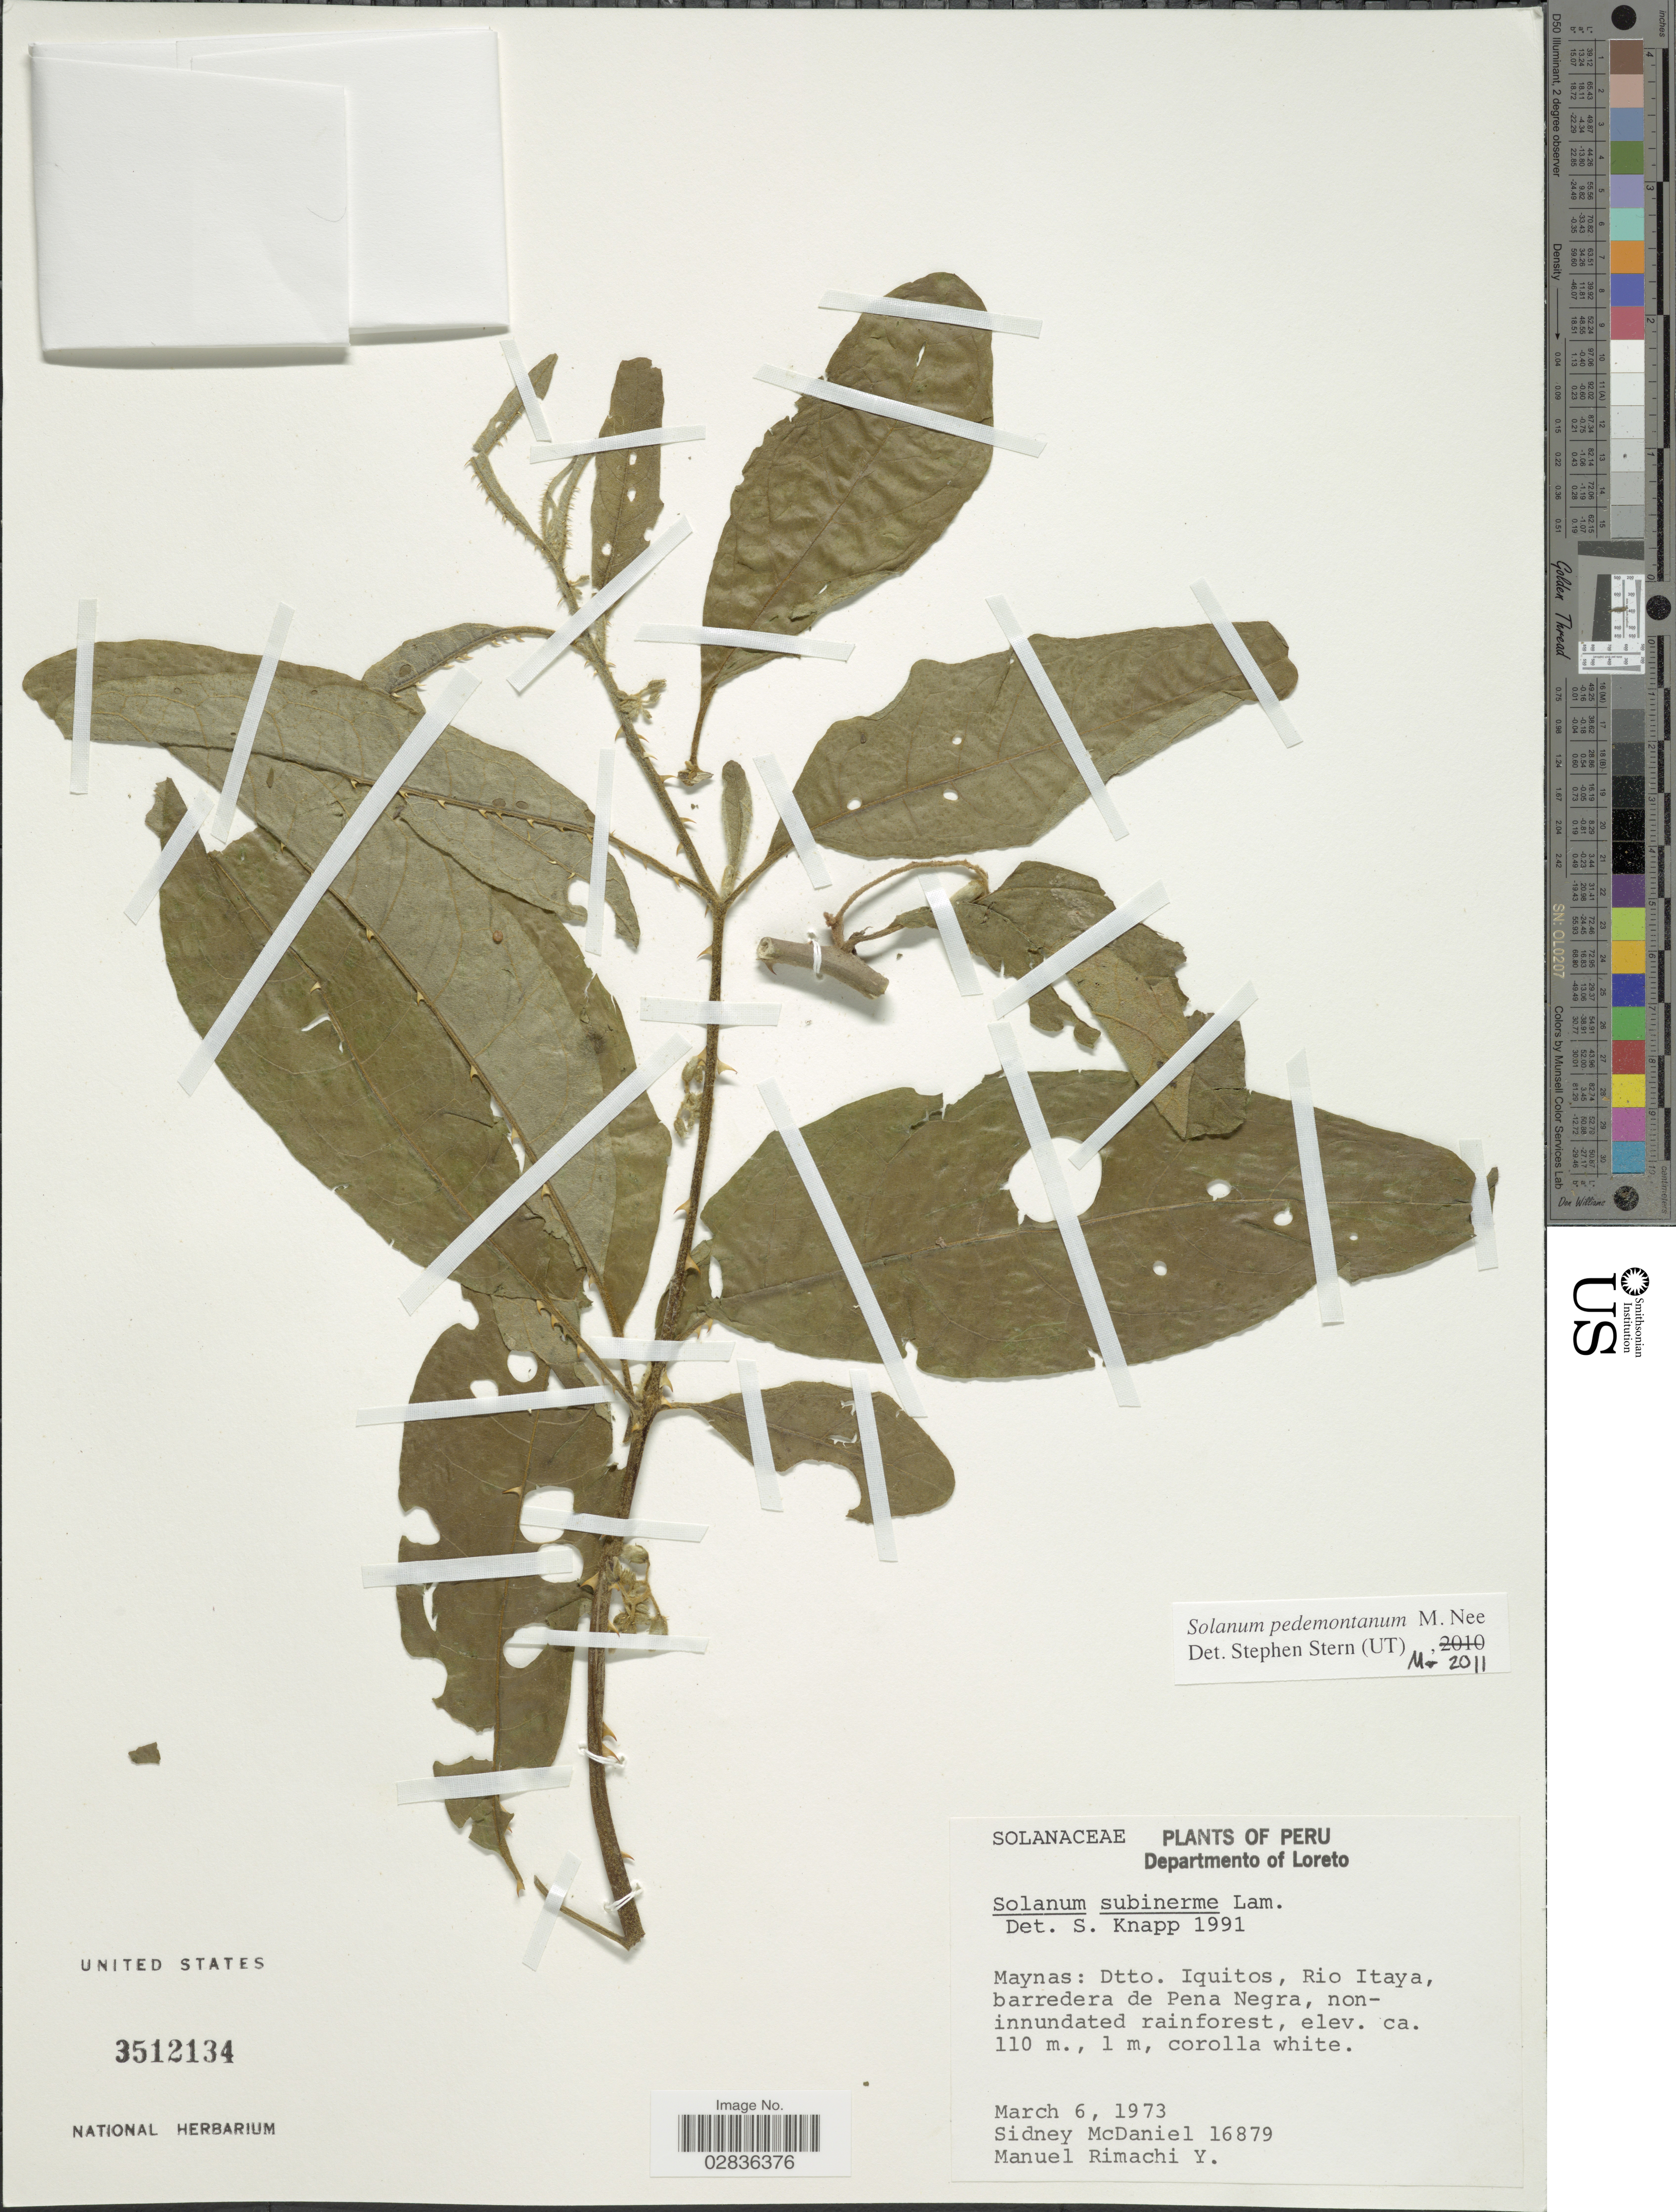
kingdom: Plantae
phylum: Tracheophyta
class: Magnoliopsida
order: Solanales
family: Solanaceae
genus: Solanum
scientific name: Solanum pedemontanum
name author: M. Nee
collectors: S. McDaniel & M. Rimachi Y.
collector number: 16879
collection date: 1973-03-06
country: Peru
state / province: Loreto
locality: Departmento of Loreto. Maynas: Dtto. Iquitos, Rio Itaya, barredera de Pena Negra.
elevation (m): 110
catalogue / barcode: US 3512134